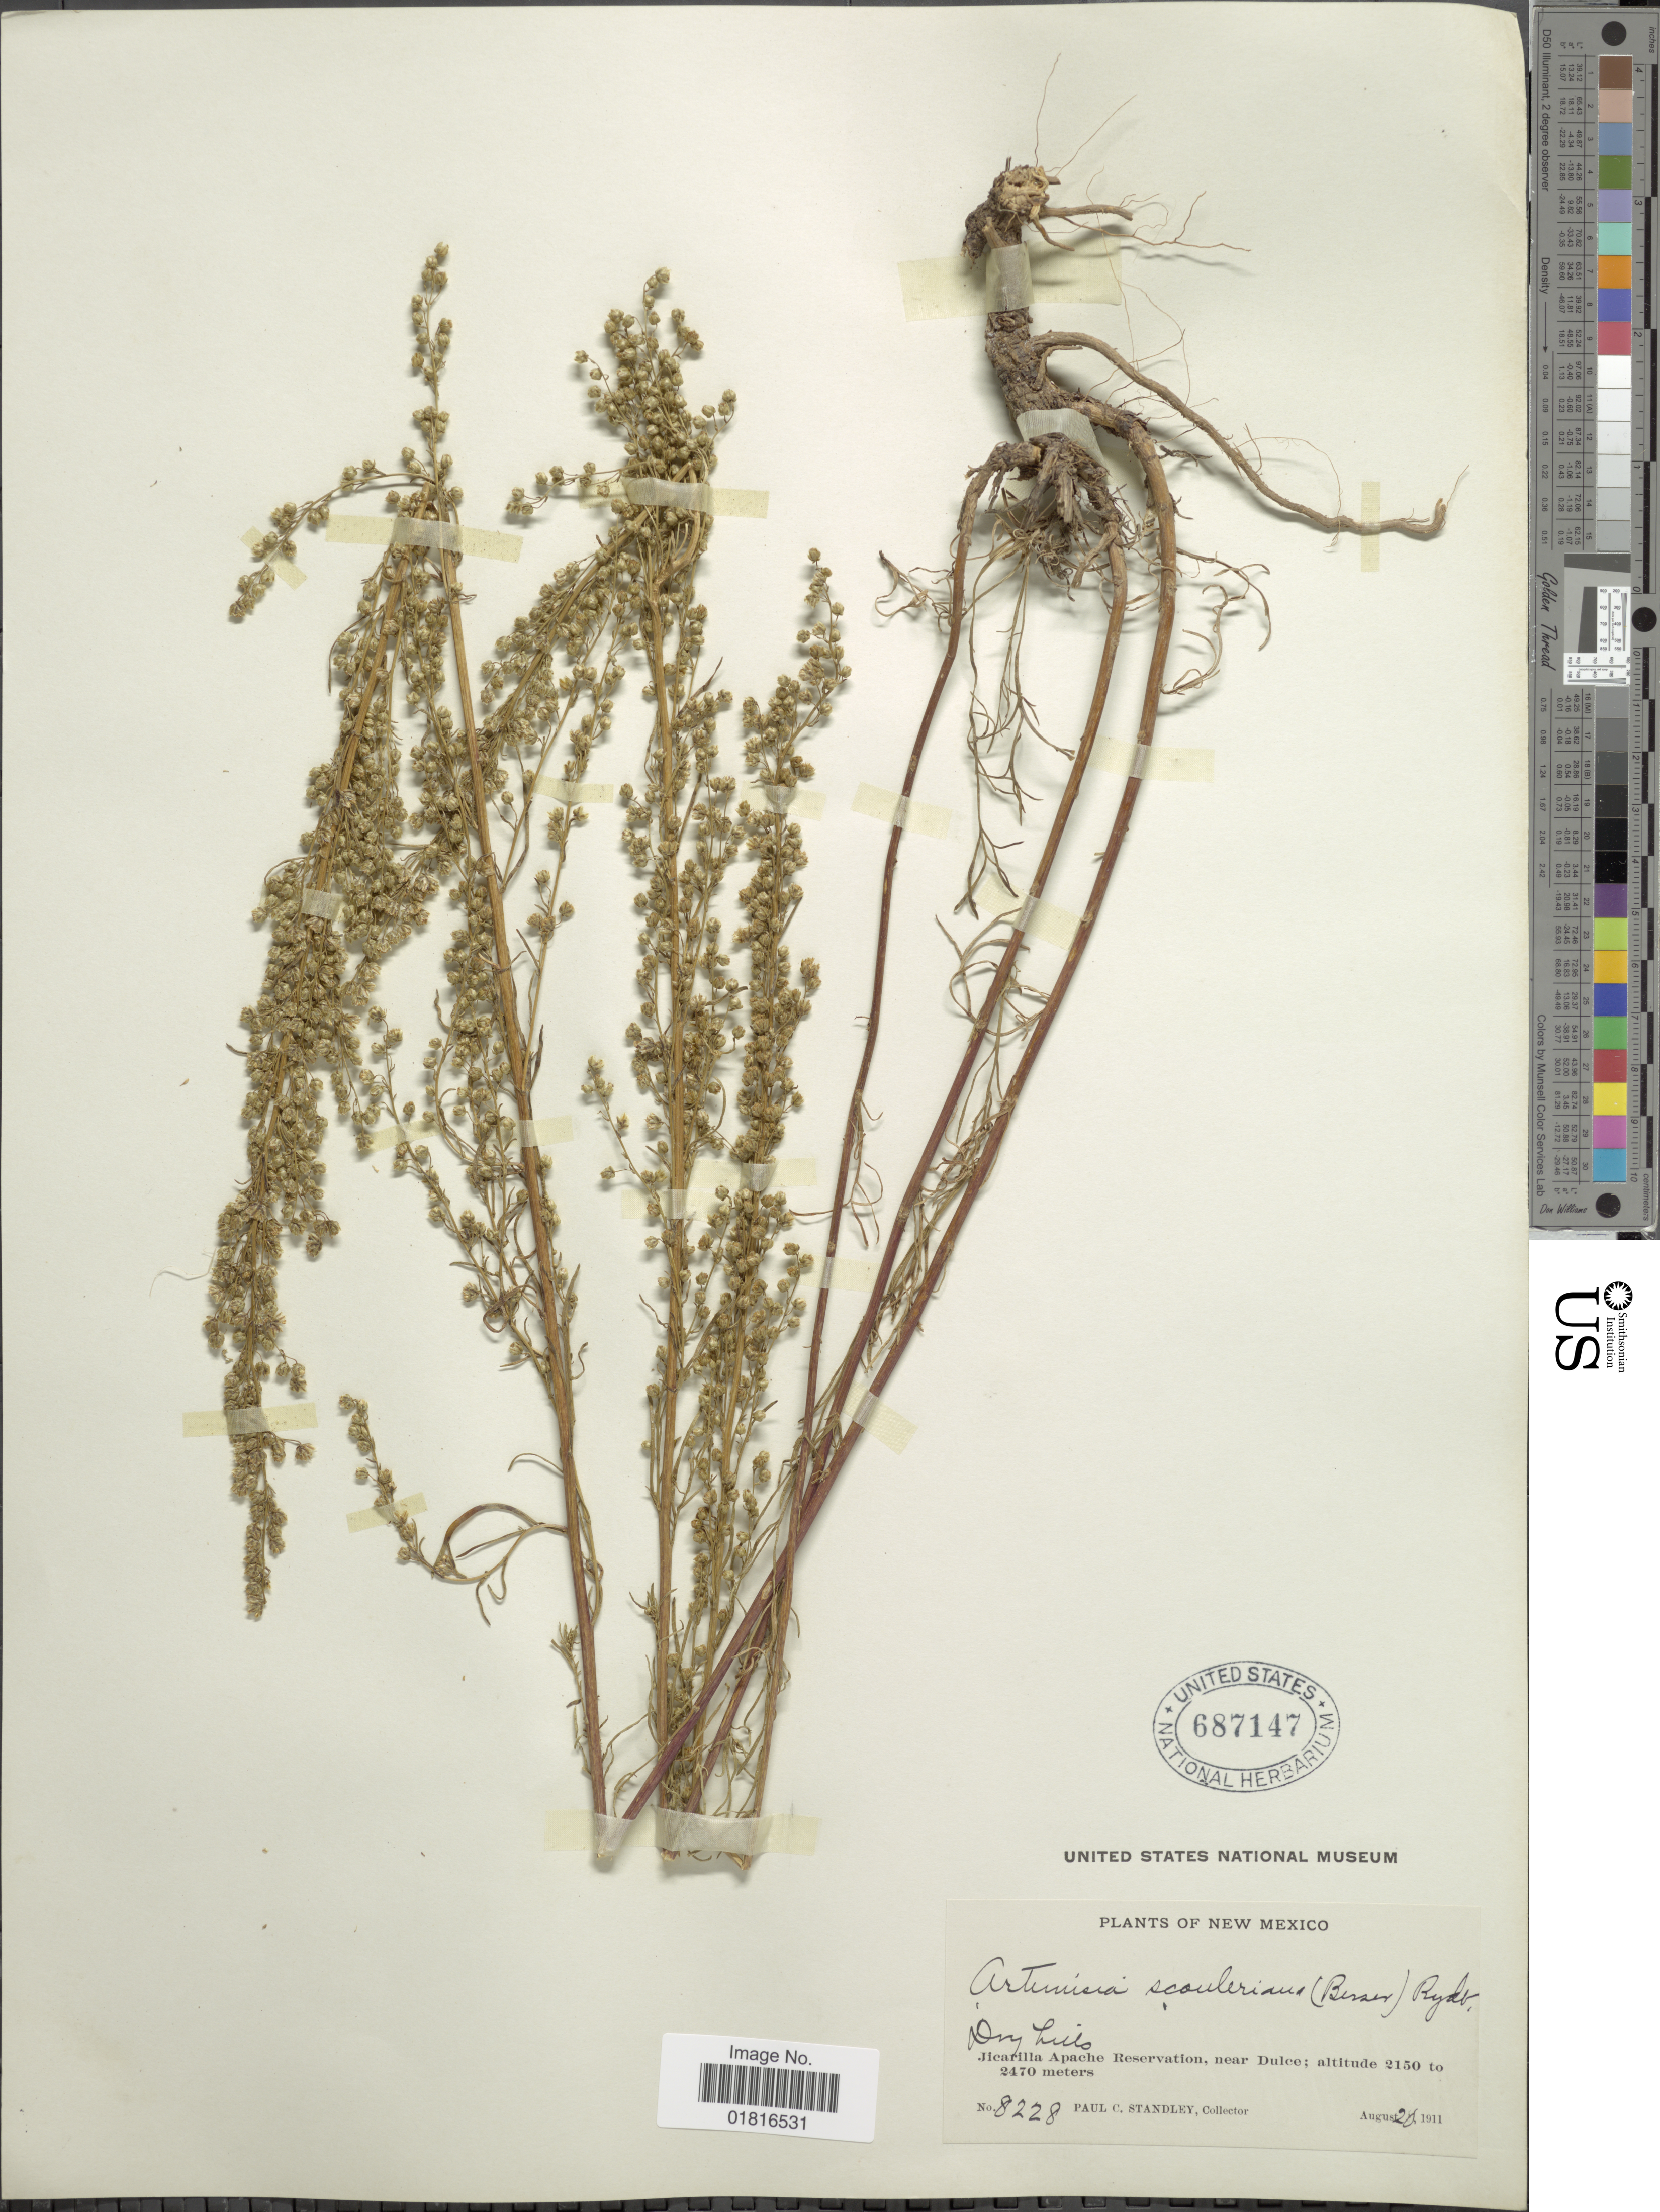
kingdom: Plantae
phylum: Tracheophyta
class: Magnoliopsida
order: Asterales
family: Asteraceae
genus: Artemisia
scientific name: Artemisia pacifica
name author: Nutt.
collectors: P. C. Standley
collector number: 8228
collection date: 1911-08-20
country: United States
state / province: New Mexico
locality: Dry hills, Jicarilla Apache reservation, near Dulce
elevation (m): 2150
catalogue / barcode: US 687147